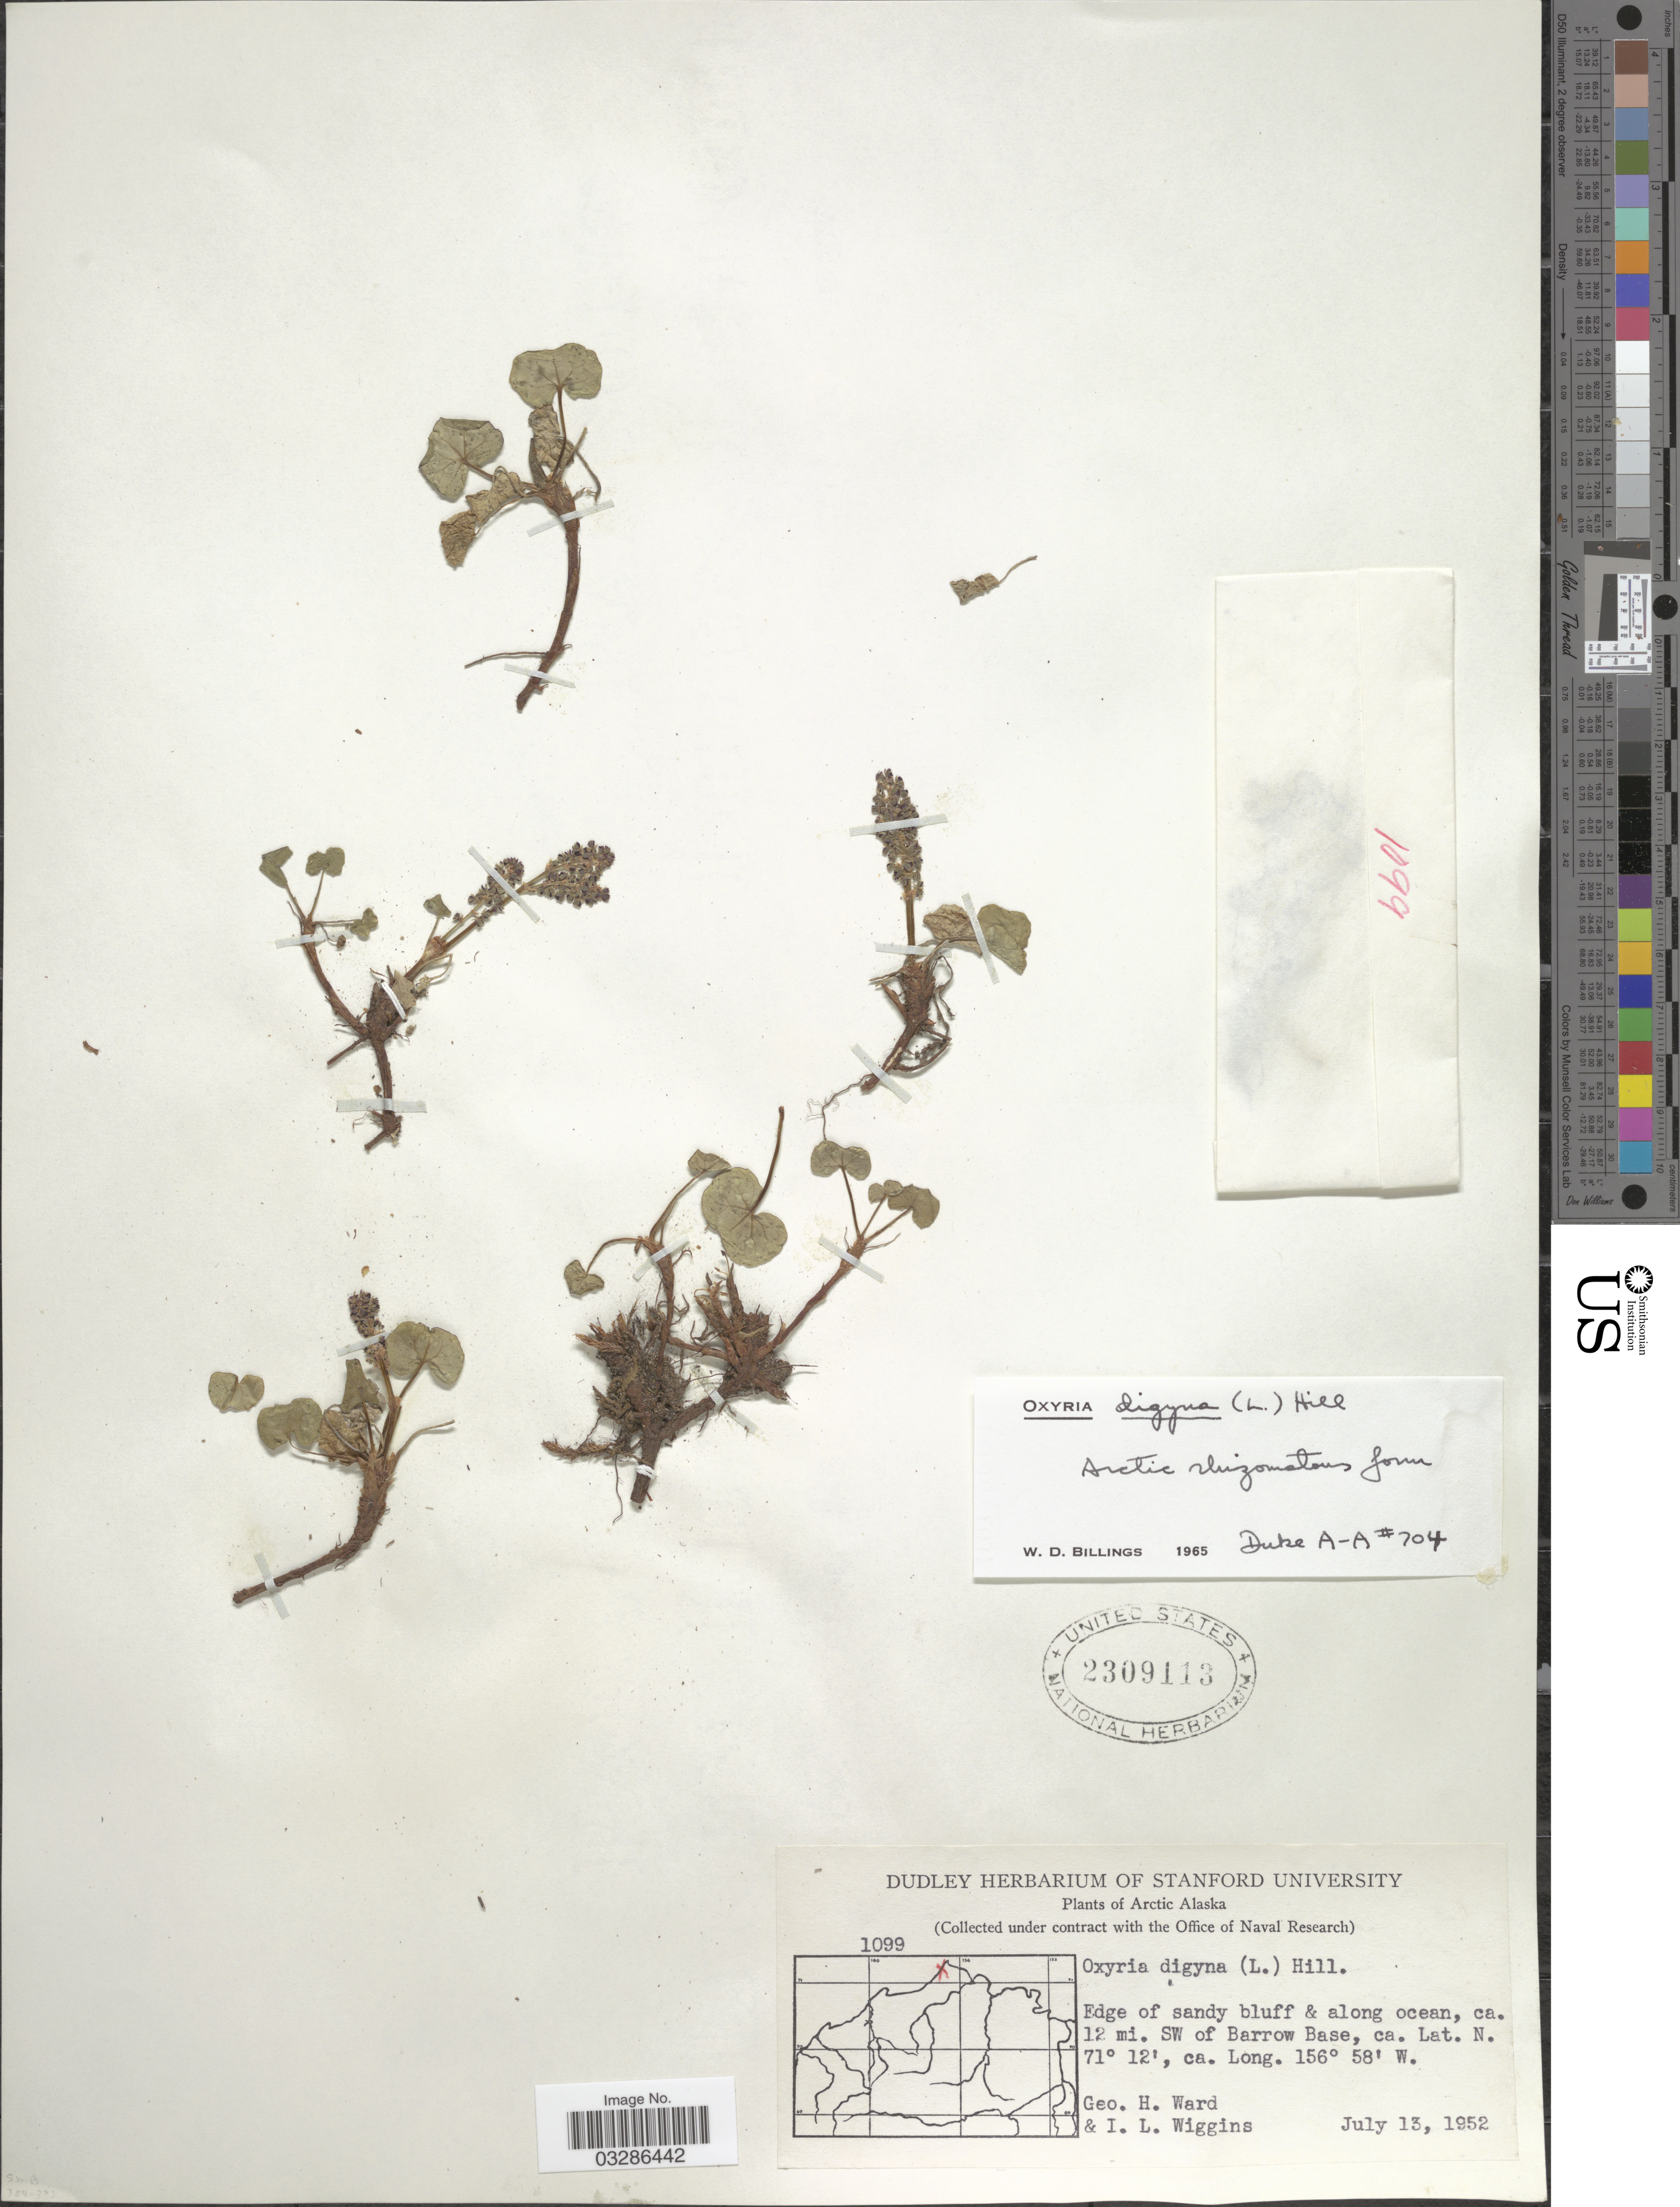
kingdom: Plantae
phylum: Tracheophyta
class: Magnoliopsida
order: Caryophyllales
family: Polygonaceae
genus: Oxyria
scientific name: Oxyria digyna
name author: (L.) Hill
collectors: G. H. Ward & I. L. Wiggins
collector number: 1099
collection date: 1952-07-13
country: United States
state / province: Alaska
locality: Arctic Alaska. Ca. 12 mi. SW of Barrow Base.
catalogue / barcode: US 2309113